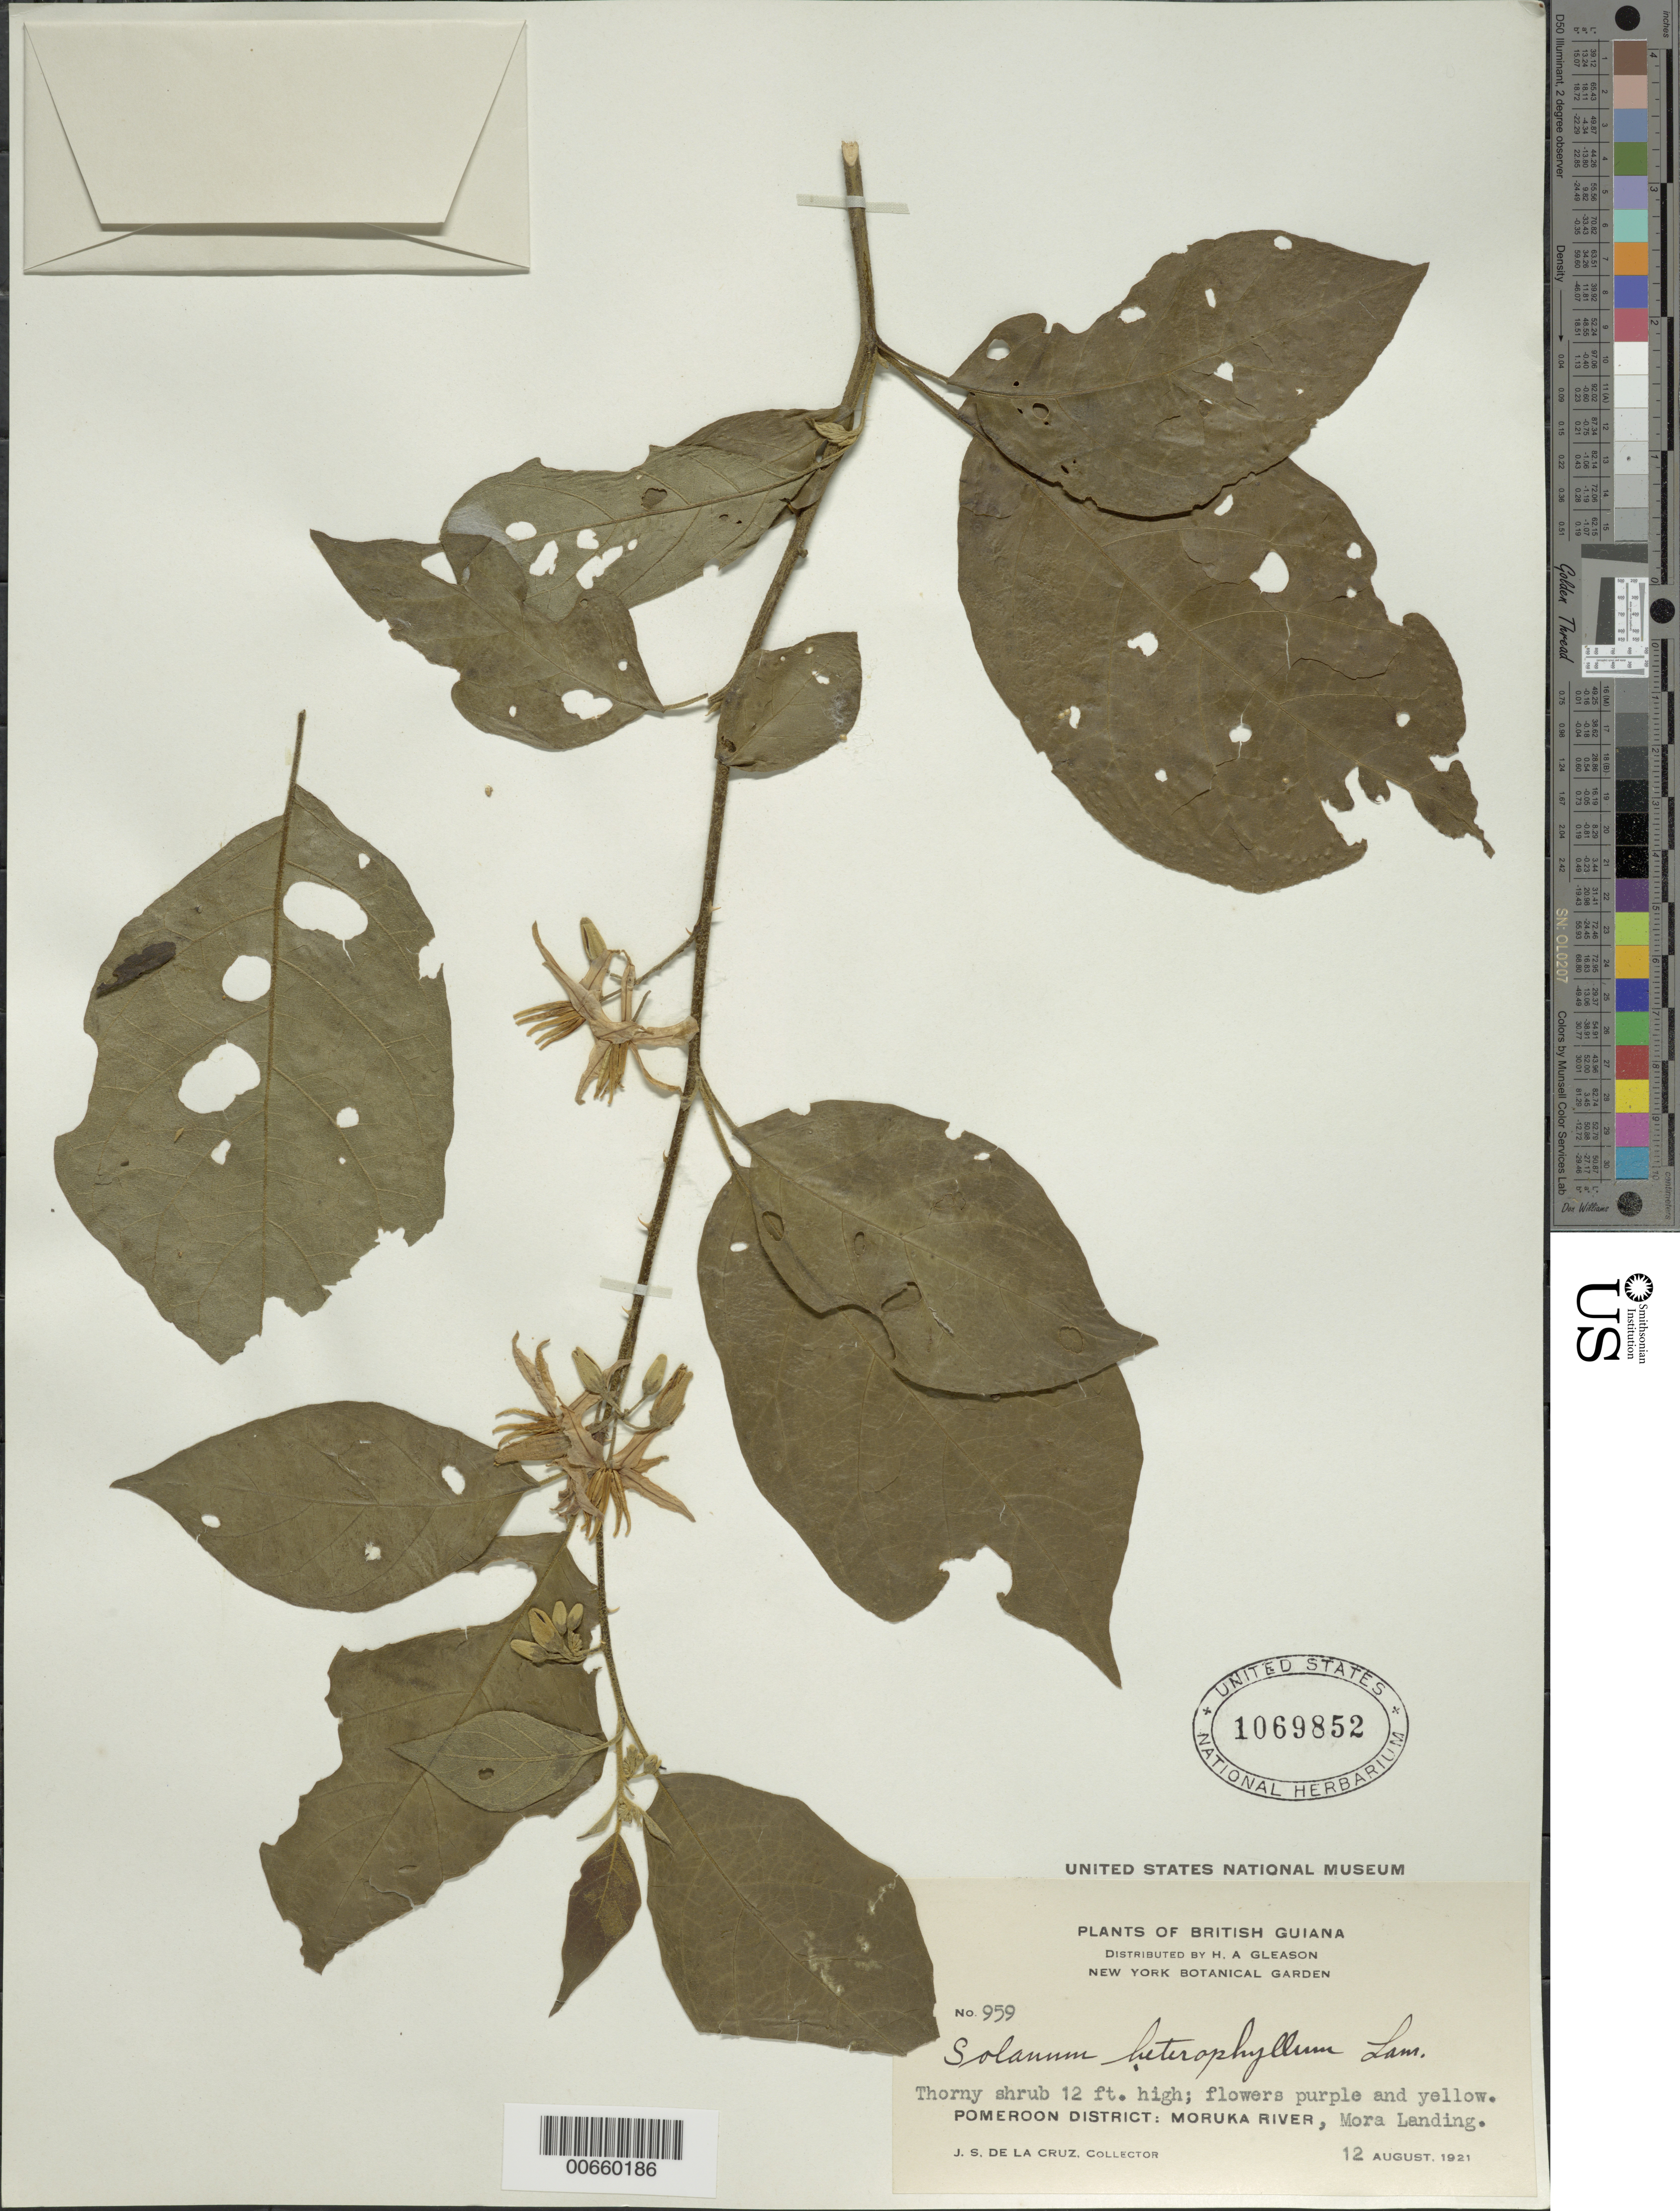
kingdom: Plantae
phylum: Tracheophyta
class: Magnoliopsida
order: Solanales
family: Solanaceae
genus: Solanum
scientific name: Solanum heterophyllum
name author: Lam.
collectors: J. S. de la Cruz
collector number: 959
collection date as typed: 8 Aug 1921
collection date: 1921-08-08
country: Guyana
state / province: Barima-Waini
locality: Mora Landing, Moruka R., Pomeroon Dist.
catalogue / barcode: US 1069852